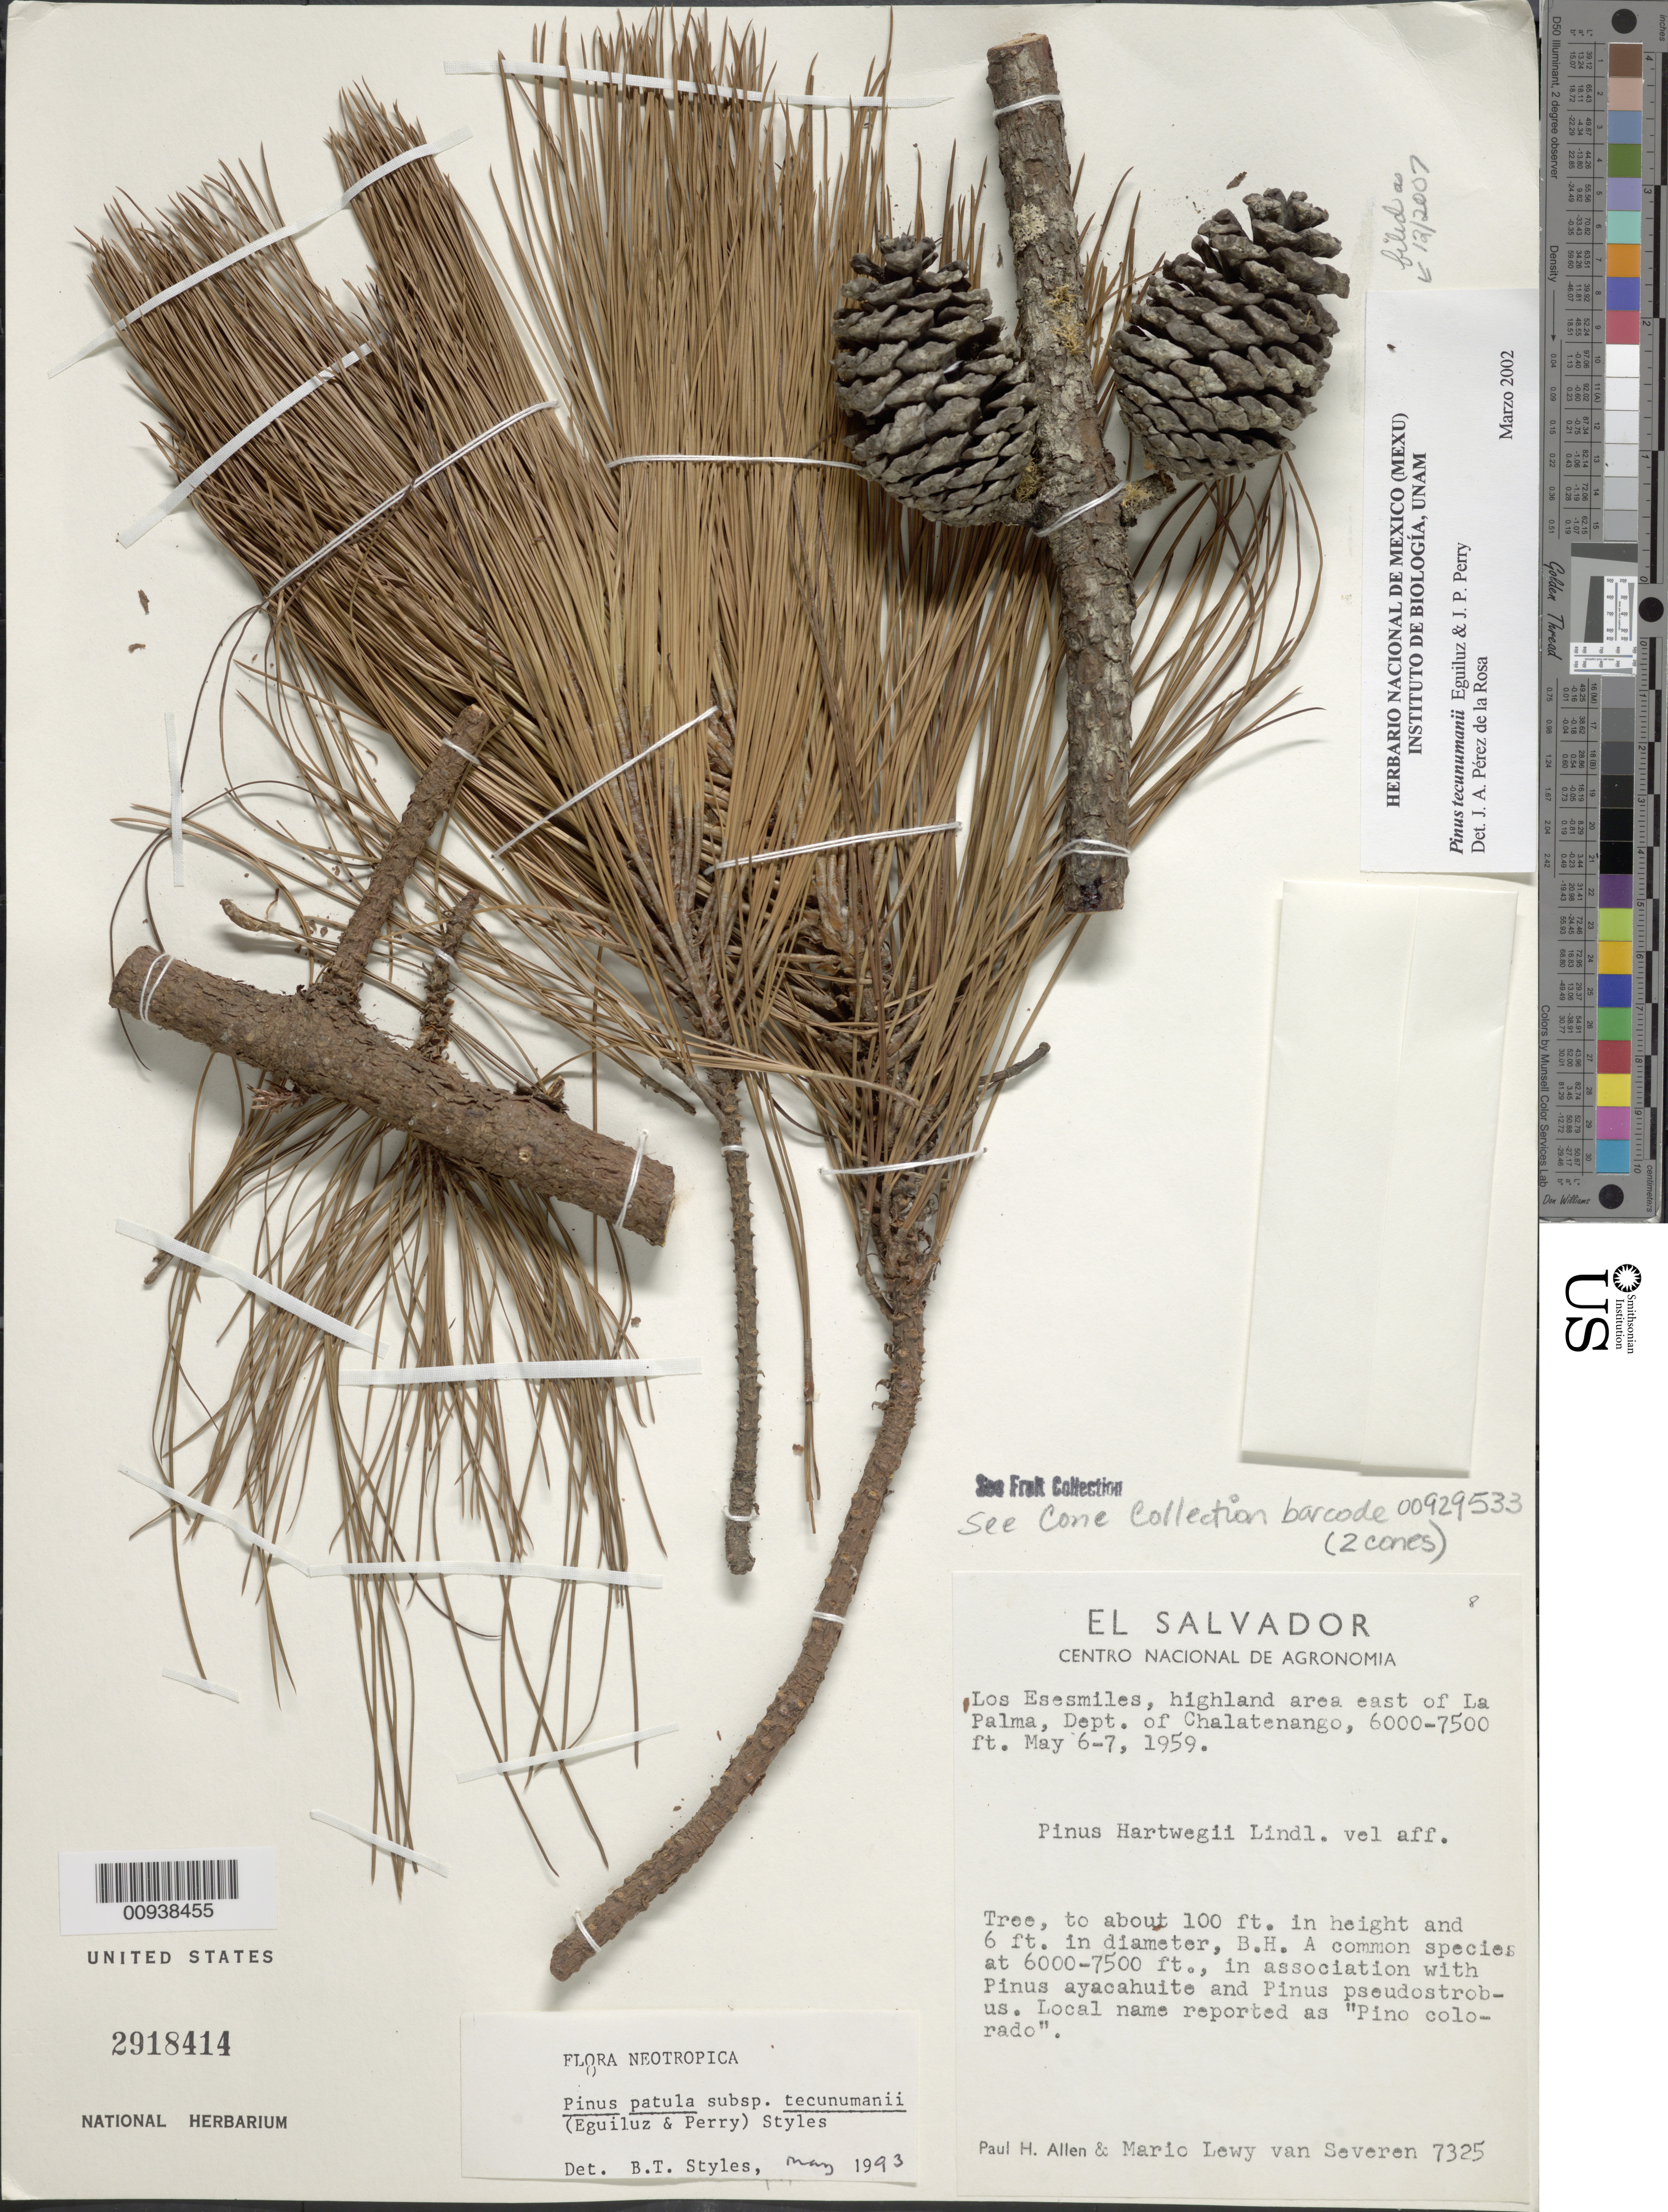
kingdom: Plantae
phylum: Tracheophyta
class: Pinopsida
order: Pinales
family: Pinaceae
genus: Pinus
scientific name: Pinus tecunumanii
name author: F. Schwerdtf. ex Eguiluz & J.P. Perry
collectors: P. H. Allen & M. Van Severen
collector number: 7325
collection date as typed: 06 May 1959 to 07 May 1959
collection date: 1959-05-06/1959-05-07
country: El Salvador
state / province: Chalatenango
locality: Los Esesmiles, highland area east of La Palma.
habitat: Common species at 6000-7500 ft., in association with Pinus ayacahuite and P. pseudostrobus.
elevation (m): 1829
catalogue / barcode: US 2918414